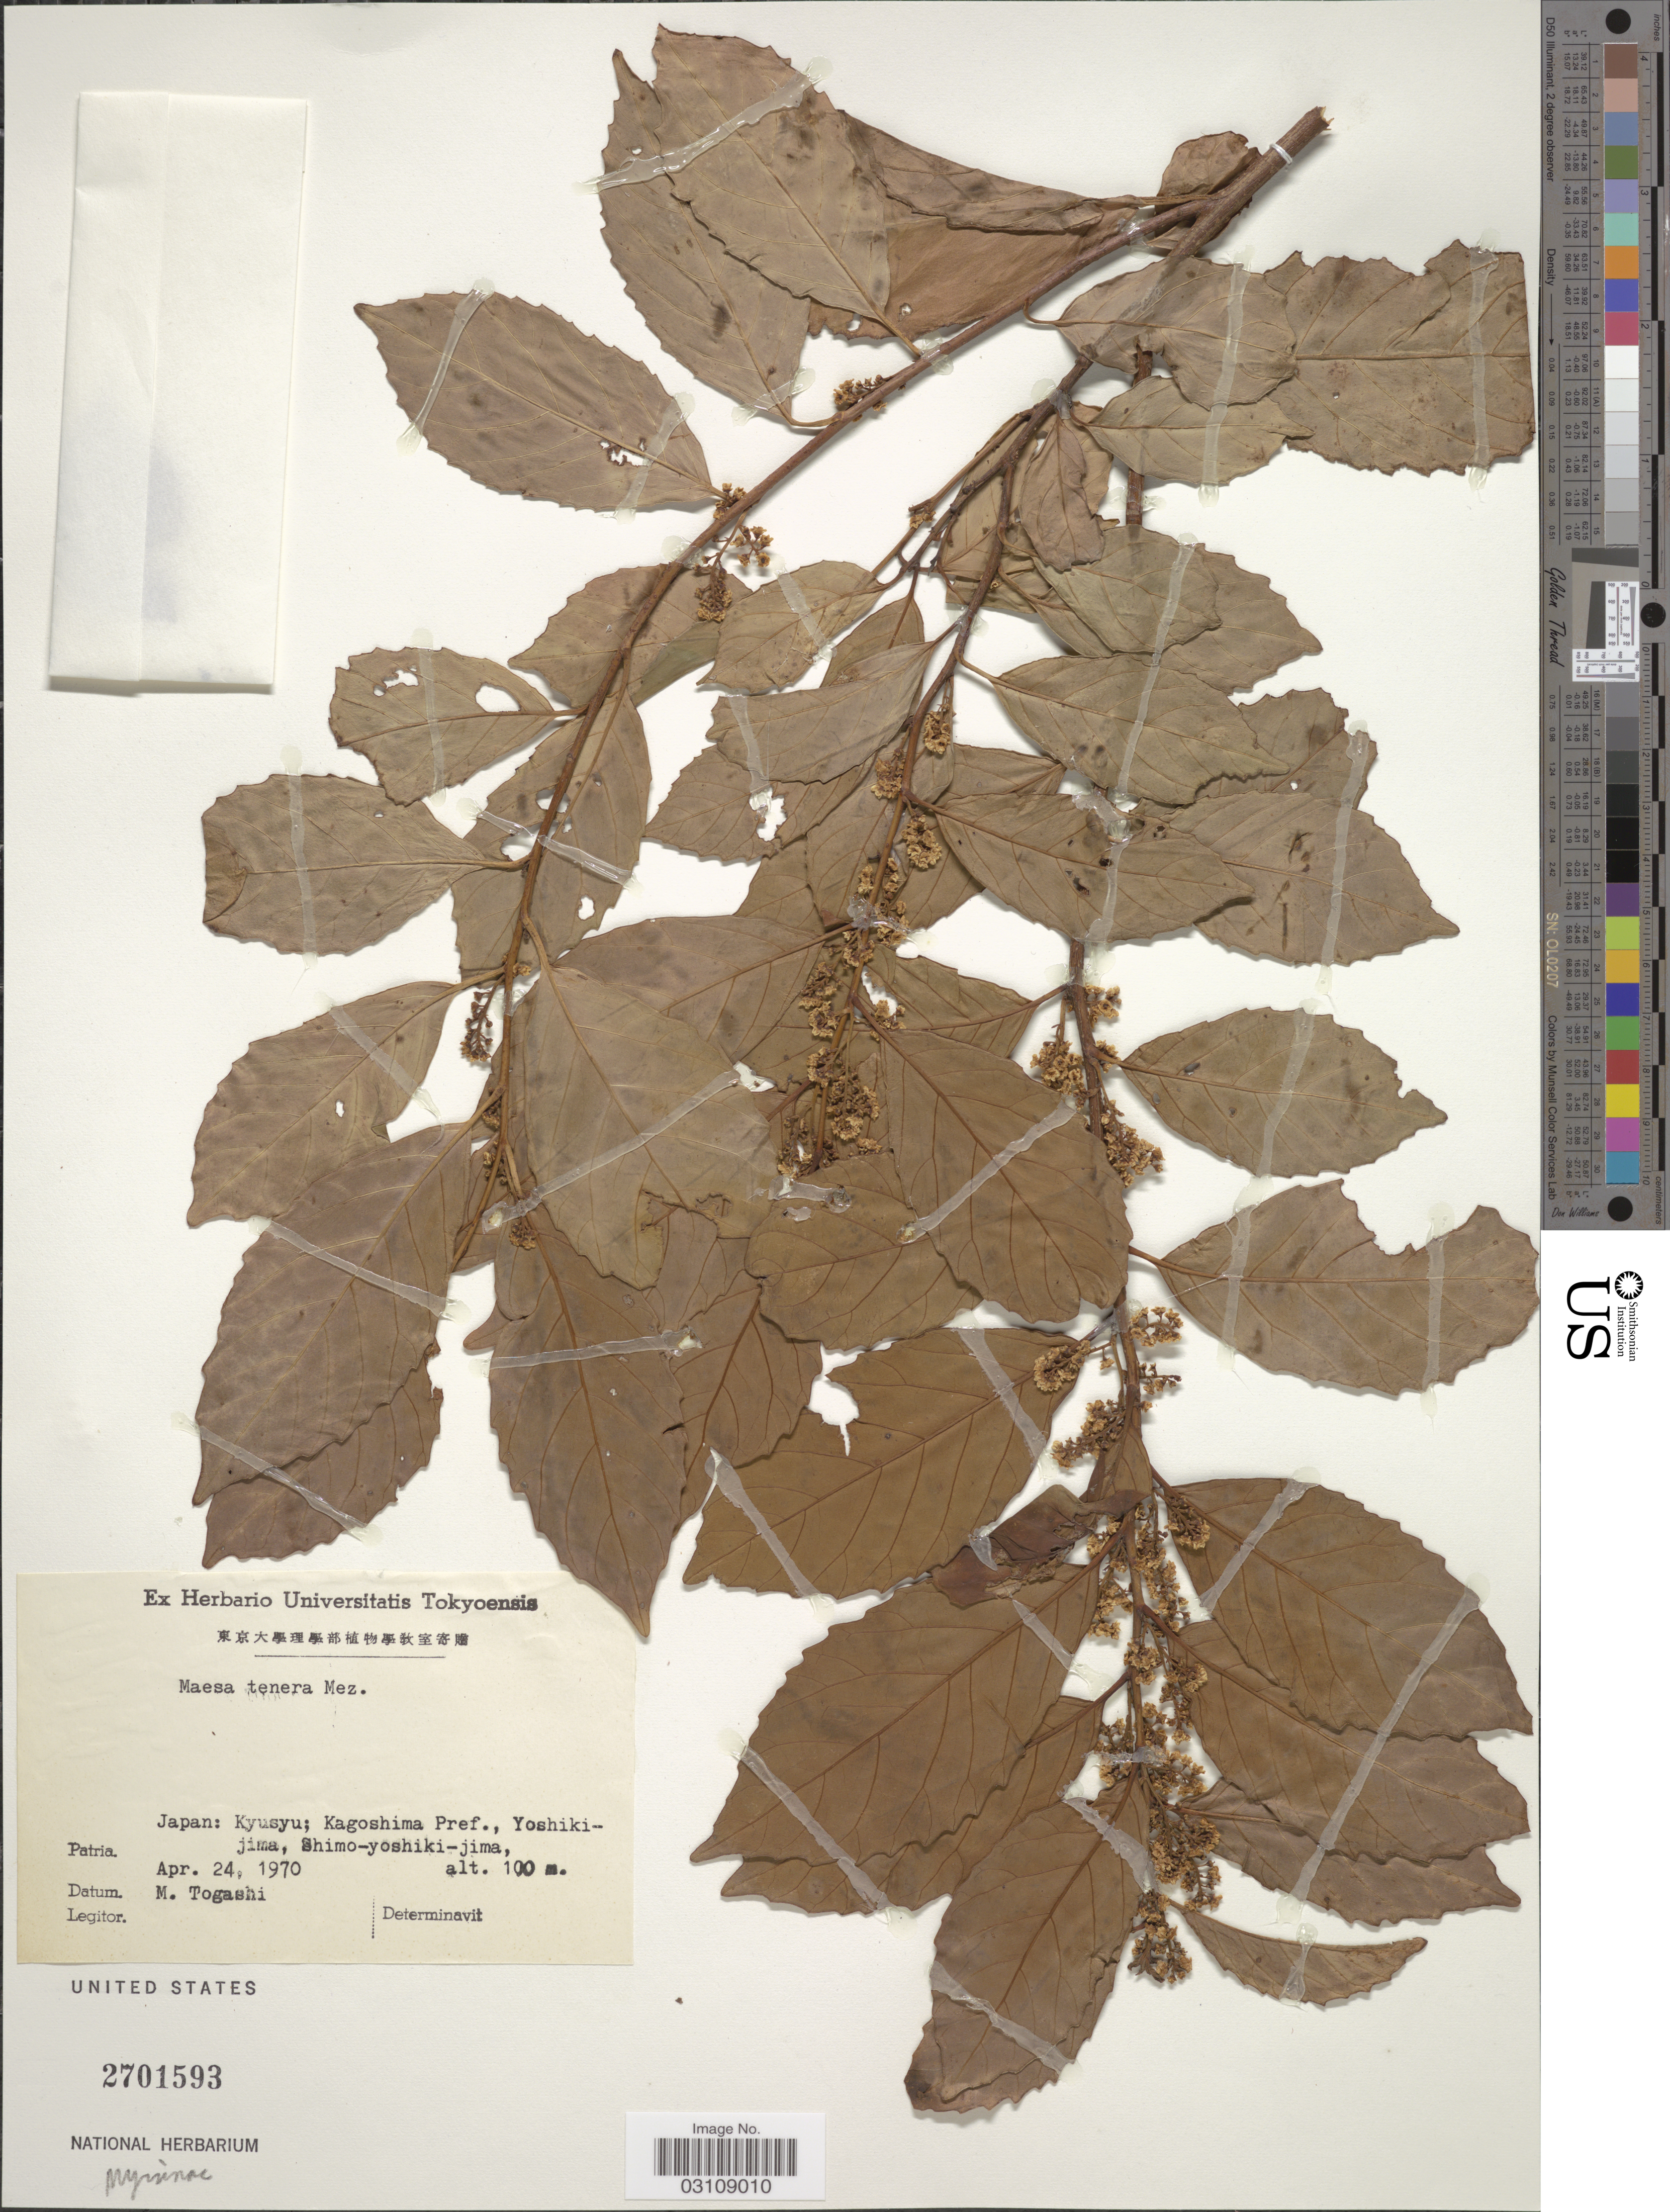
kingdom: Plantae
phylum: Tracheophyta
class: Magnoliopsida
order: Ericales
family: Primulaceae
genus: Maesa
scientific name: Maesa tenera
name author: Mez in Engl.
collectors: M. Togashi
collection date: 1970-04-24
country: Japan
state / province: Kagosima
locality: Kyushu; Kagoshima Pref., Yoshiki-jima, Shimo-yoshiki-jima.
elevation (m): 100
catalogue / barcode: US 2701593